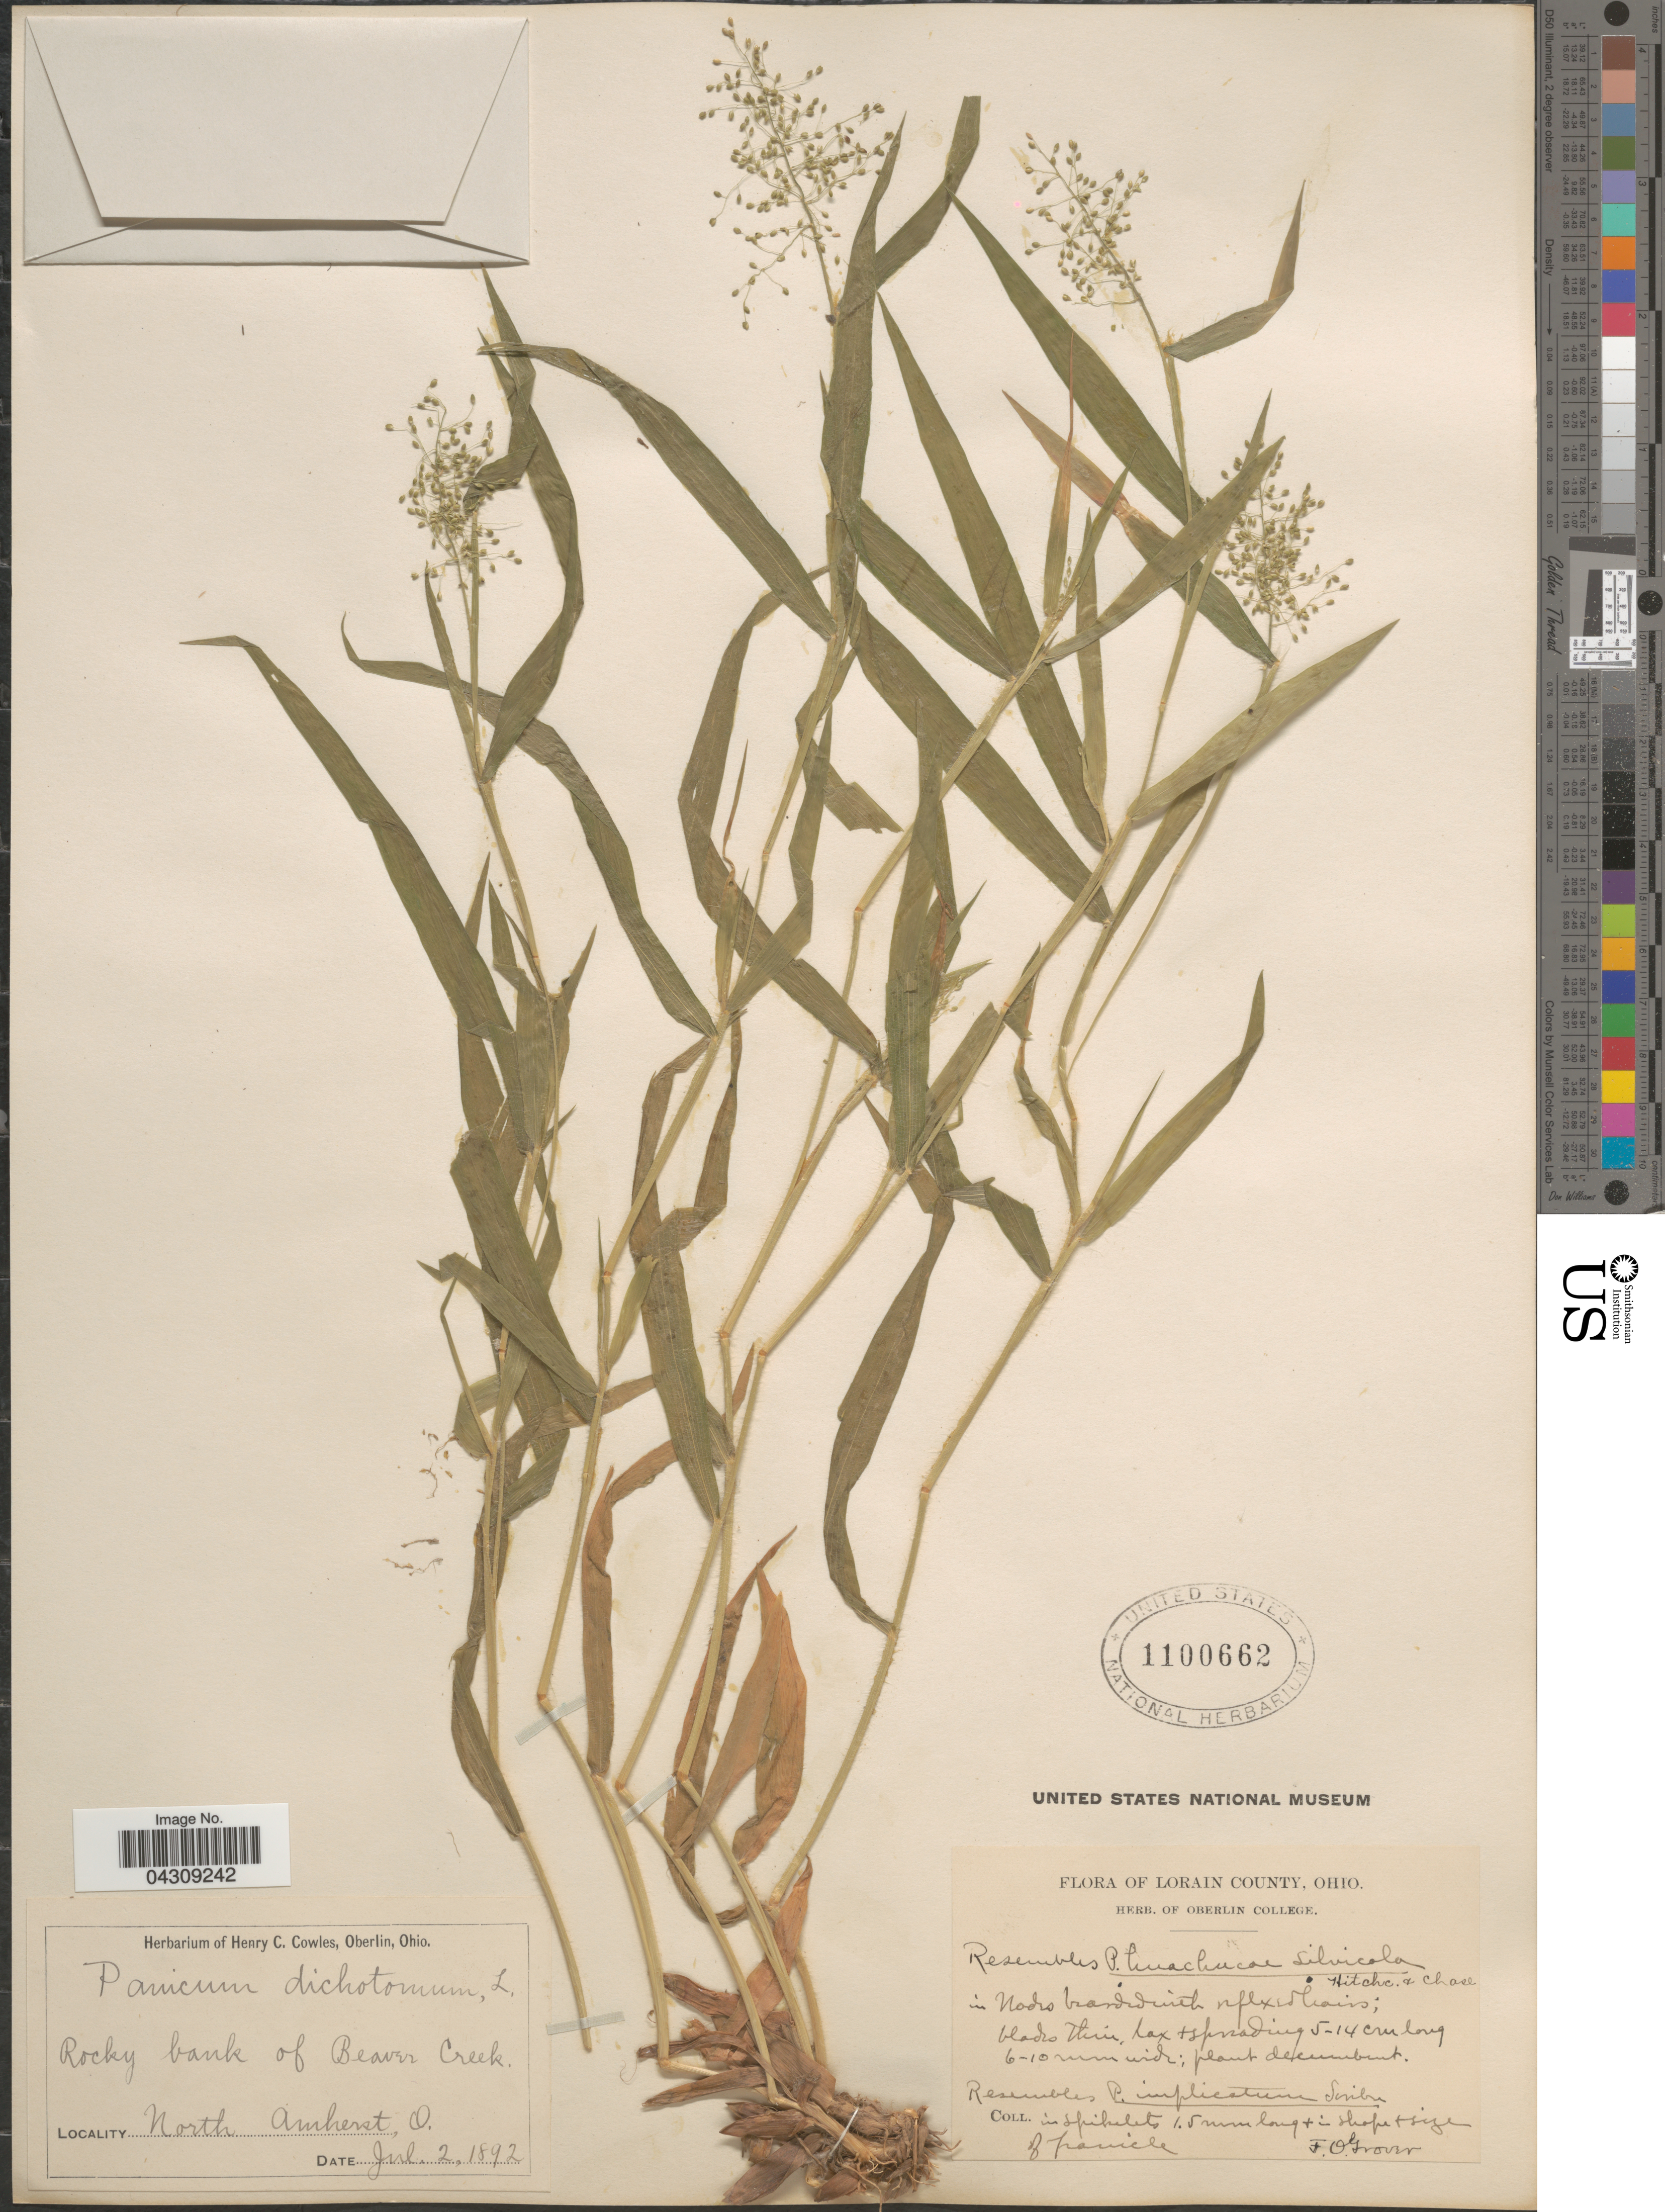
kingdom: Plantae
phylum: Tracheophyta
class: Liliopsida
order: Poales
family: Poaceae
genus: Dichanthelium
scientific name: Dichanthelium acuminatum var. acuminatum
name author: (Sw.) Gould & C.A. Clark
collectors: F. Grover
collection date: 1892-07-02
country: United States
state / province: Ohio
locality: Lorain County. Rocky banks of Beaver Creek. North Amherst.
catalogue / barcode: US 1100662